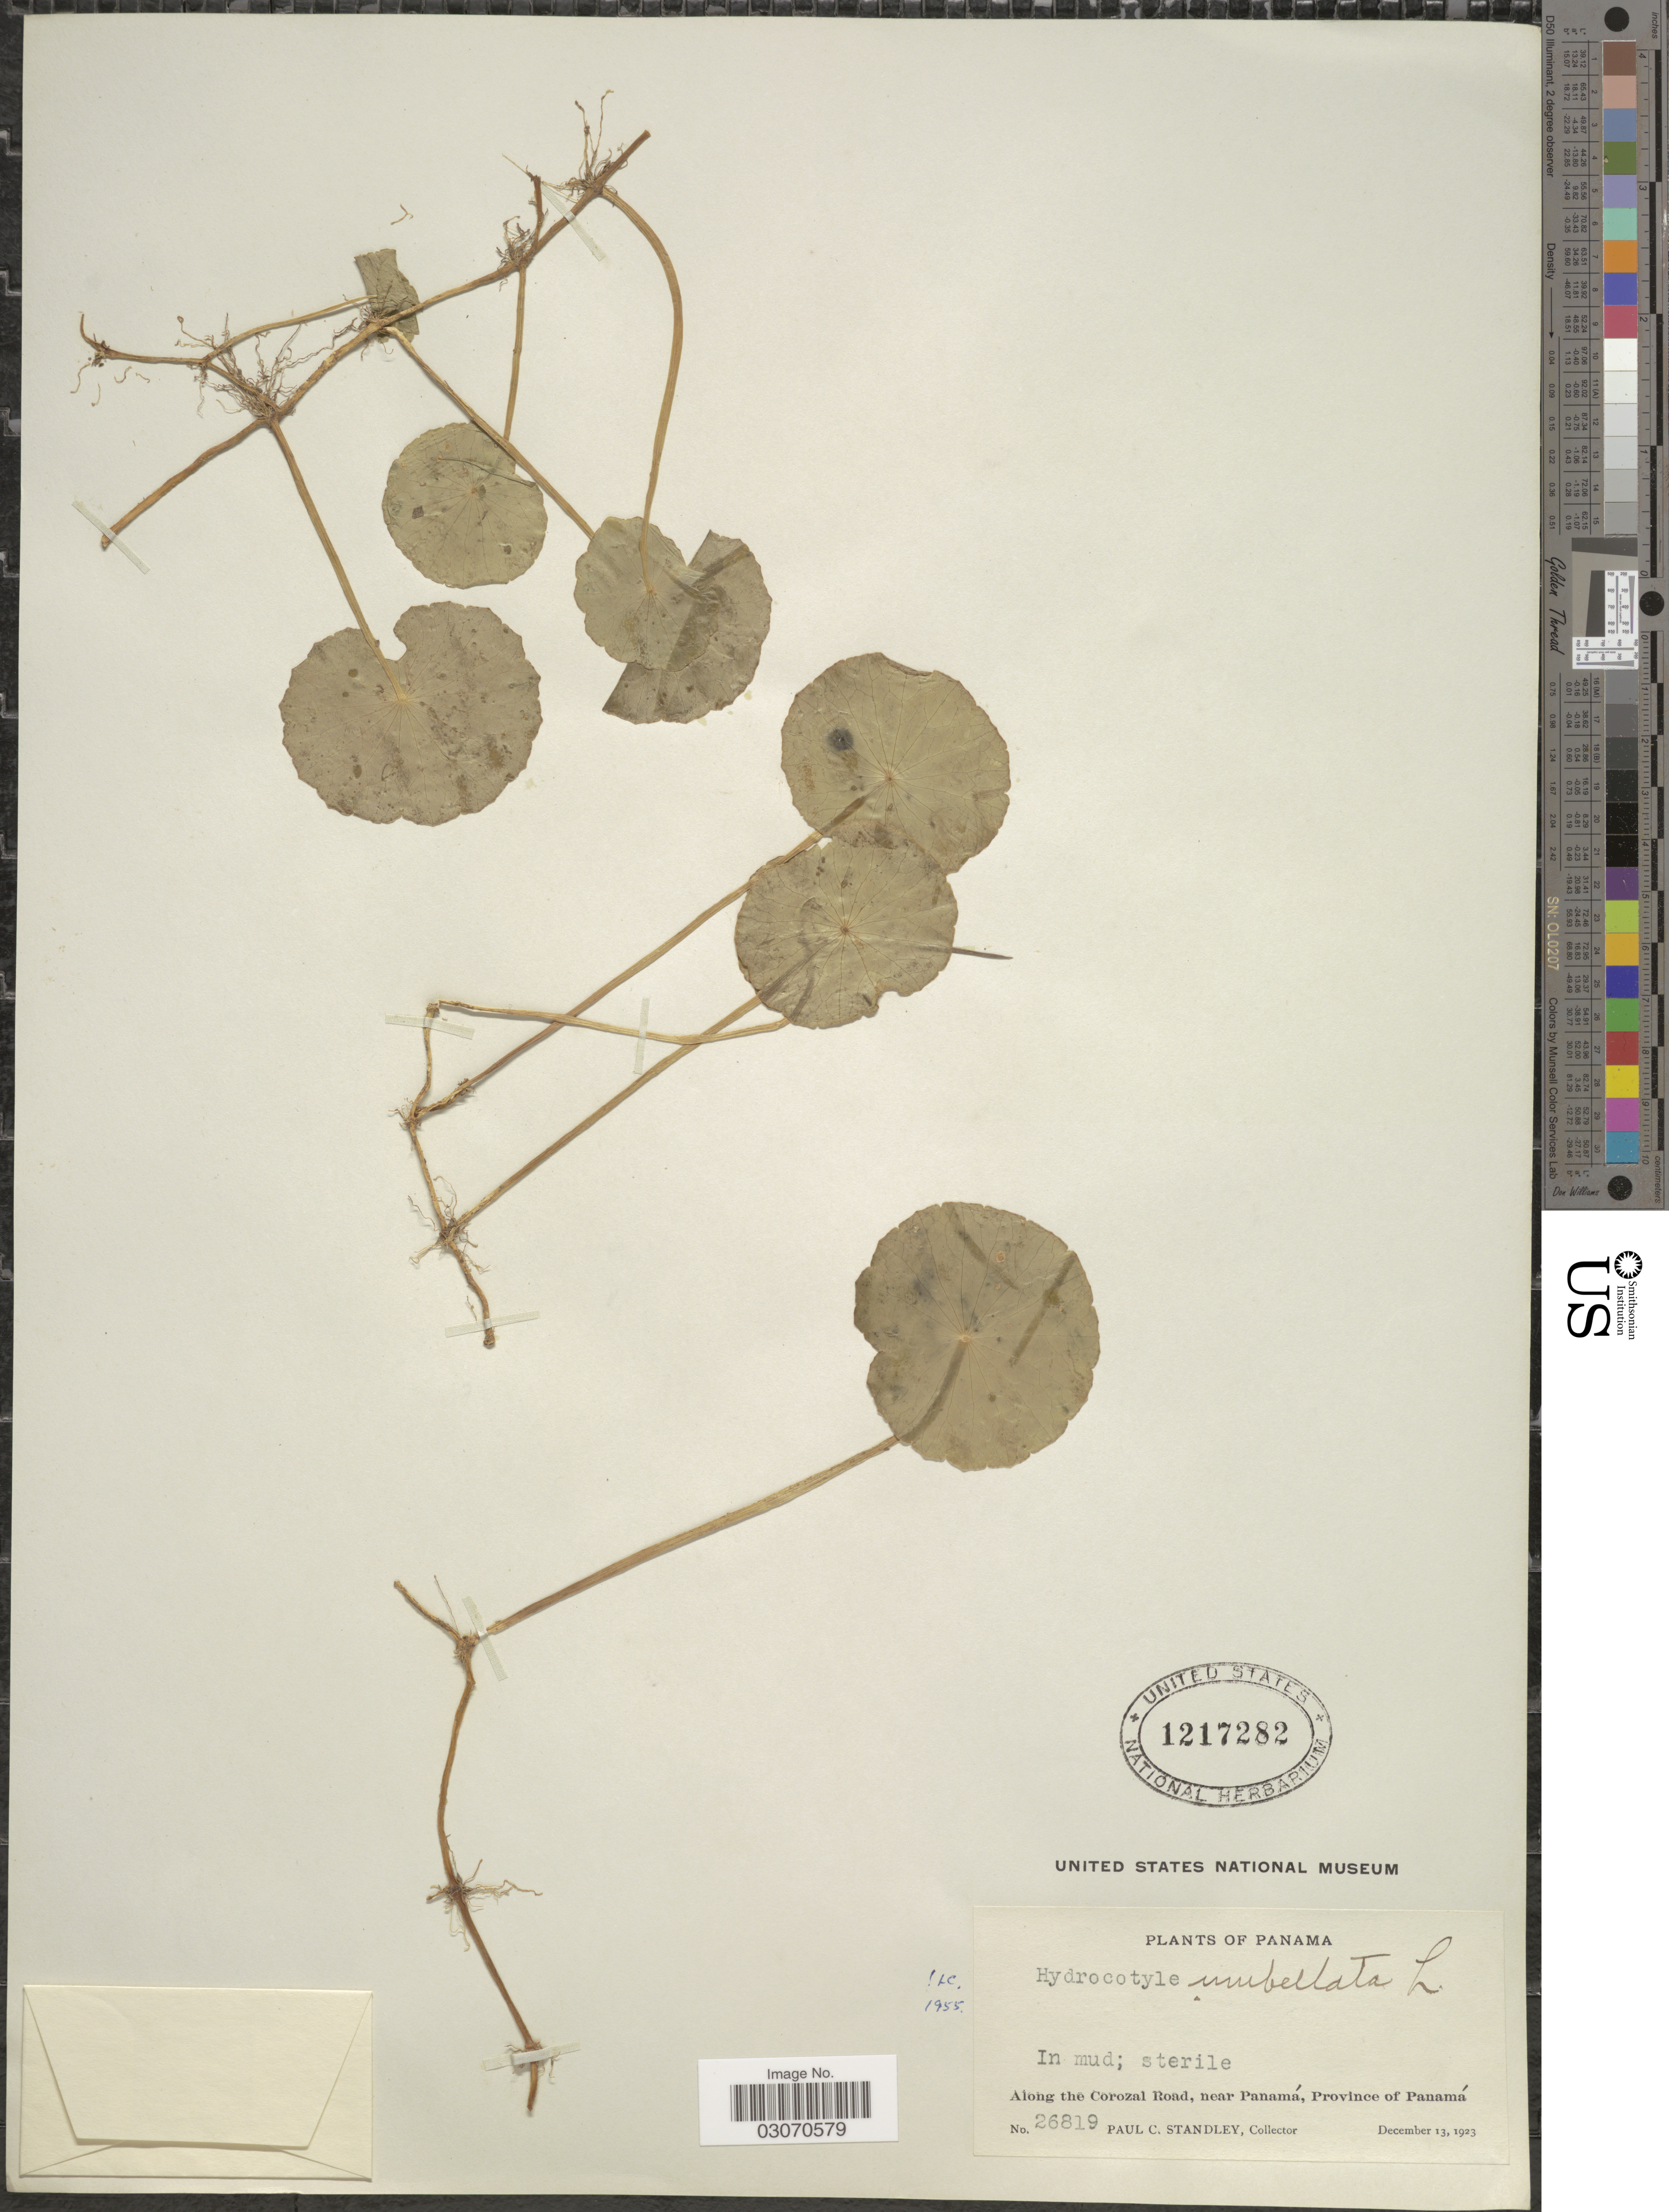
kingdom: Plantae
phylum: Tracheophyta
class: Magnoliopsida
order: Apiales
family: Araliaceae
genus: Hydrocotyle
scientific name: Hydrocotyle umbellata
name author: L.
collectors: P. C. Standley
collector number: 26819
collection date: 1923-12-13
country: Panama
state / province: Panamá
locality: Along the Corozal Road, near Panamá.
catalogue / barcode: US 1217282